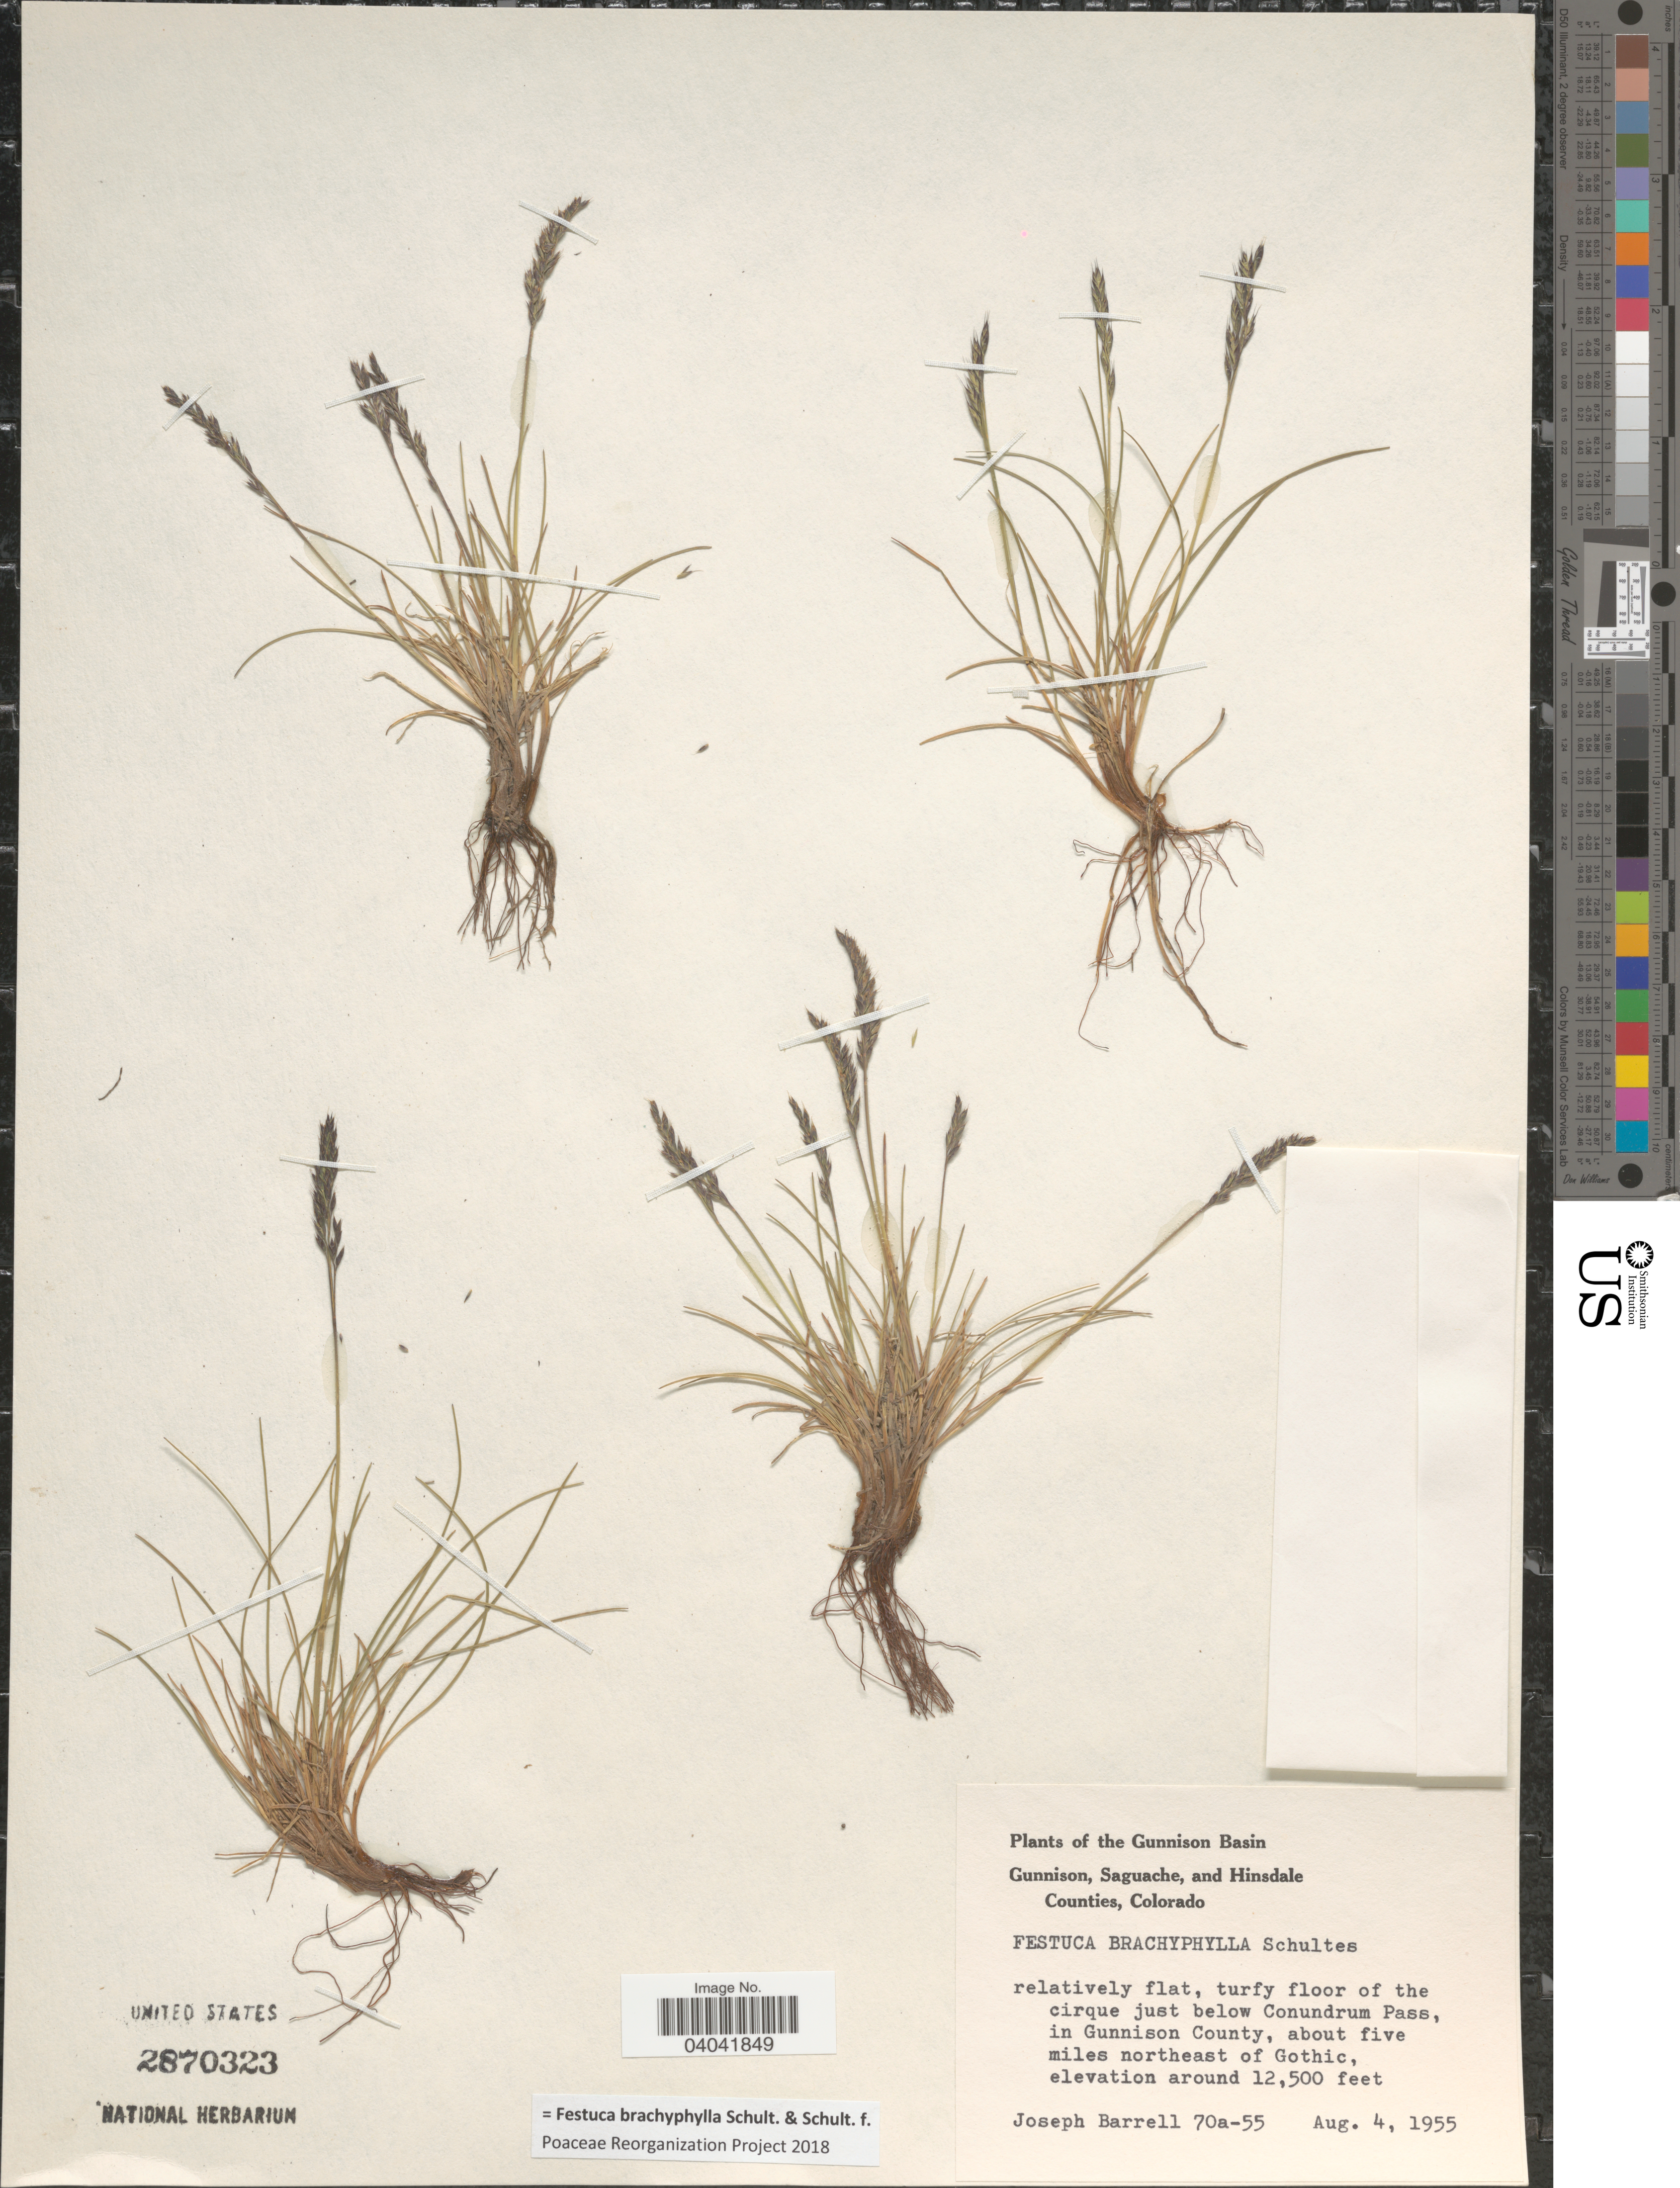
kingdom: Plantae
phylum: Tracheophyta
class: Liliopsida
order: Poales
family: Poaceae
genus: Festuca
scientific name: Festuca brachyphylla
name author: Schult. & Schult. f.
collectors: J. Barrell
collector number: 70a-55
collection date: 1955-08-04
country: United States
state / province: Colorado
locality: The Gunnison Basin. Just below Conundrum Pass, in Gunnison County, about five miles northeast of Gothic.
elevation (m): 3810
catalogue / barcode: US 2870323